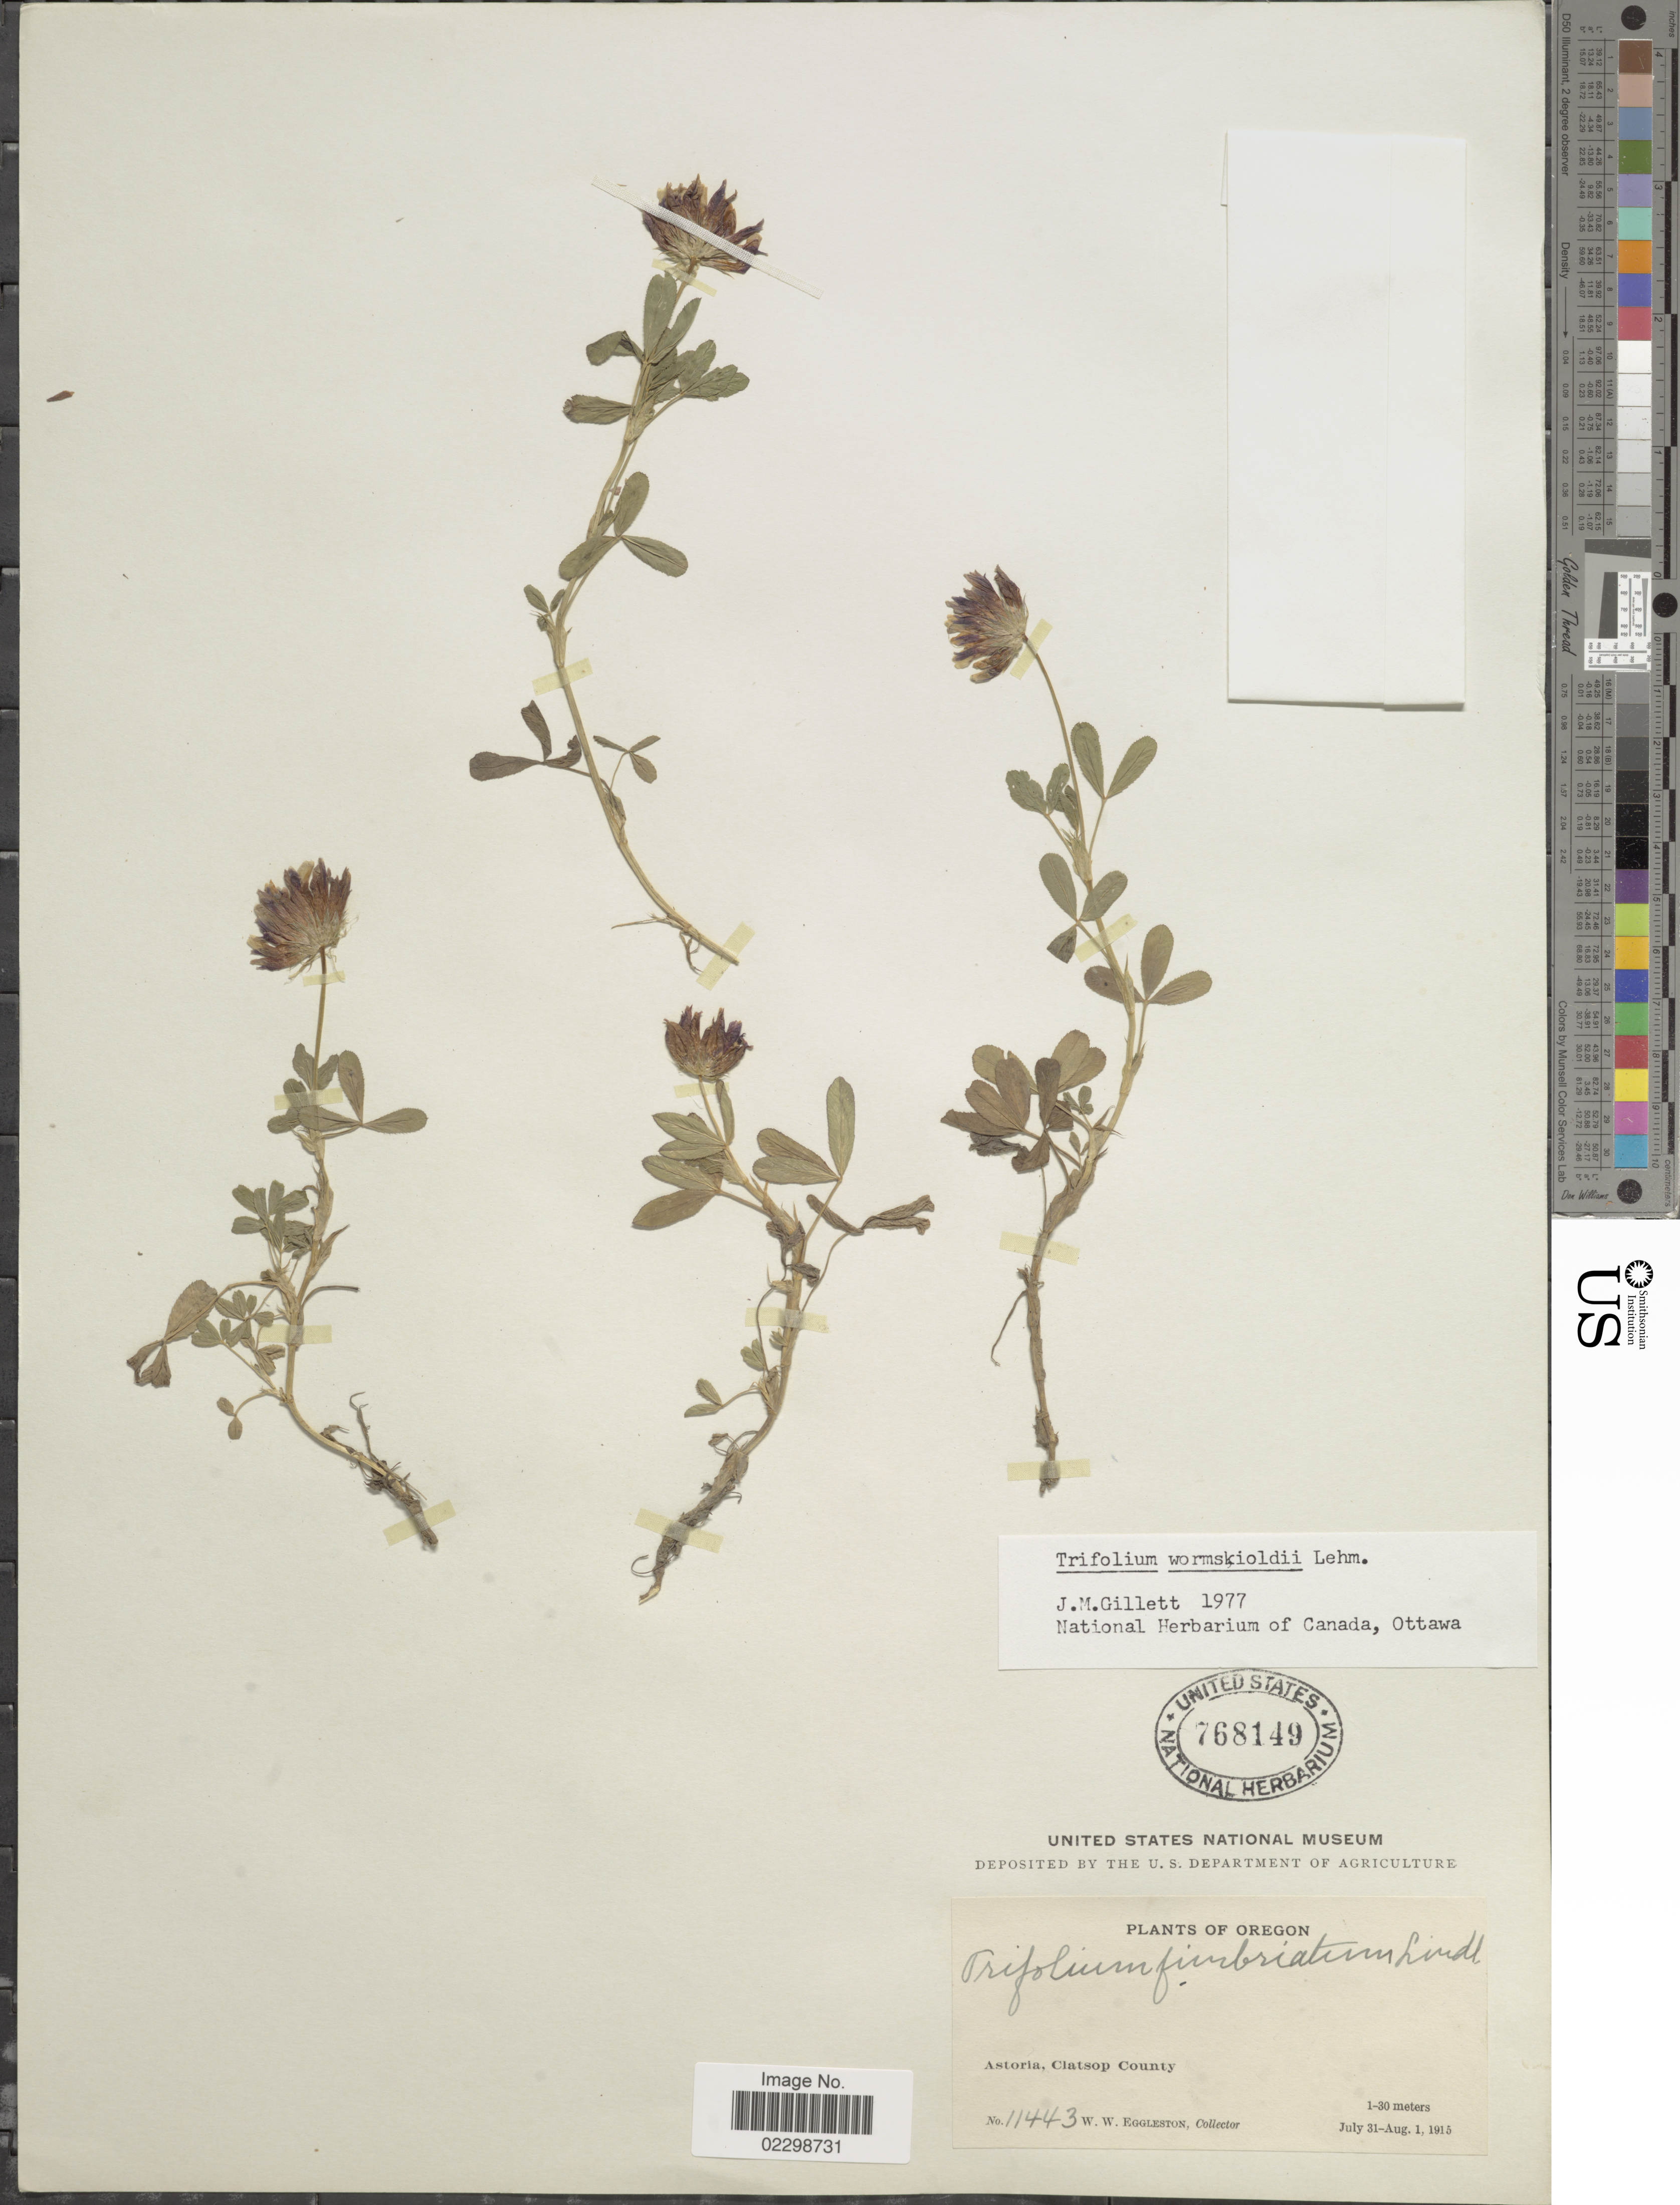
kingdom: Plantae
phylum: Tracheophyta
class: Magnoliopsida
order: Fabales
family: Fabaceae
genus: Trifolium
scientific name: Trifolium wormskioldii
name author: Lehm.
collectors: W. W. Eggleston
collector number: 11443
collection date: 1915-07-31/1915-08-01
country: United States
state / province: Oregon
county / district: Clatsop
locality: Astoria, Clatsop County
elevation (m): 1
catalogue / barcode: US 768149